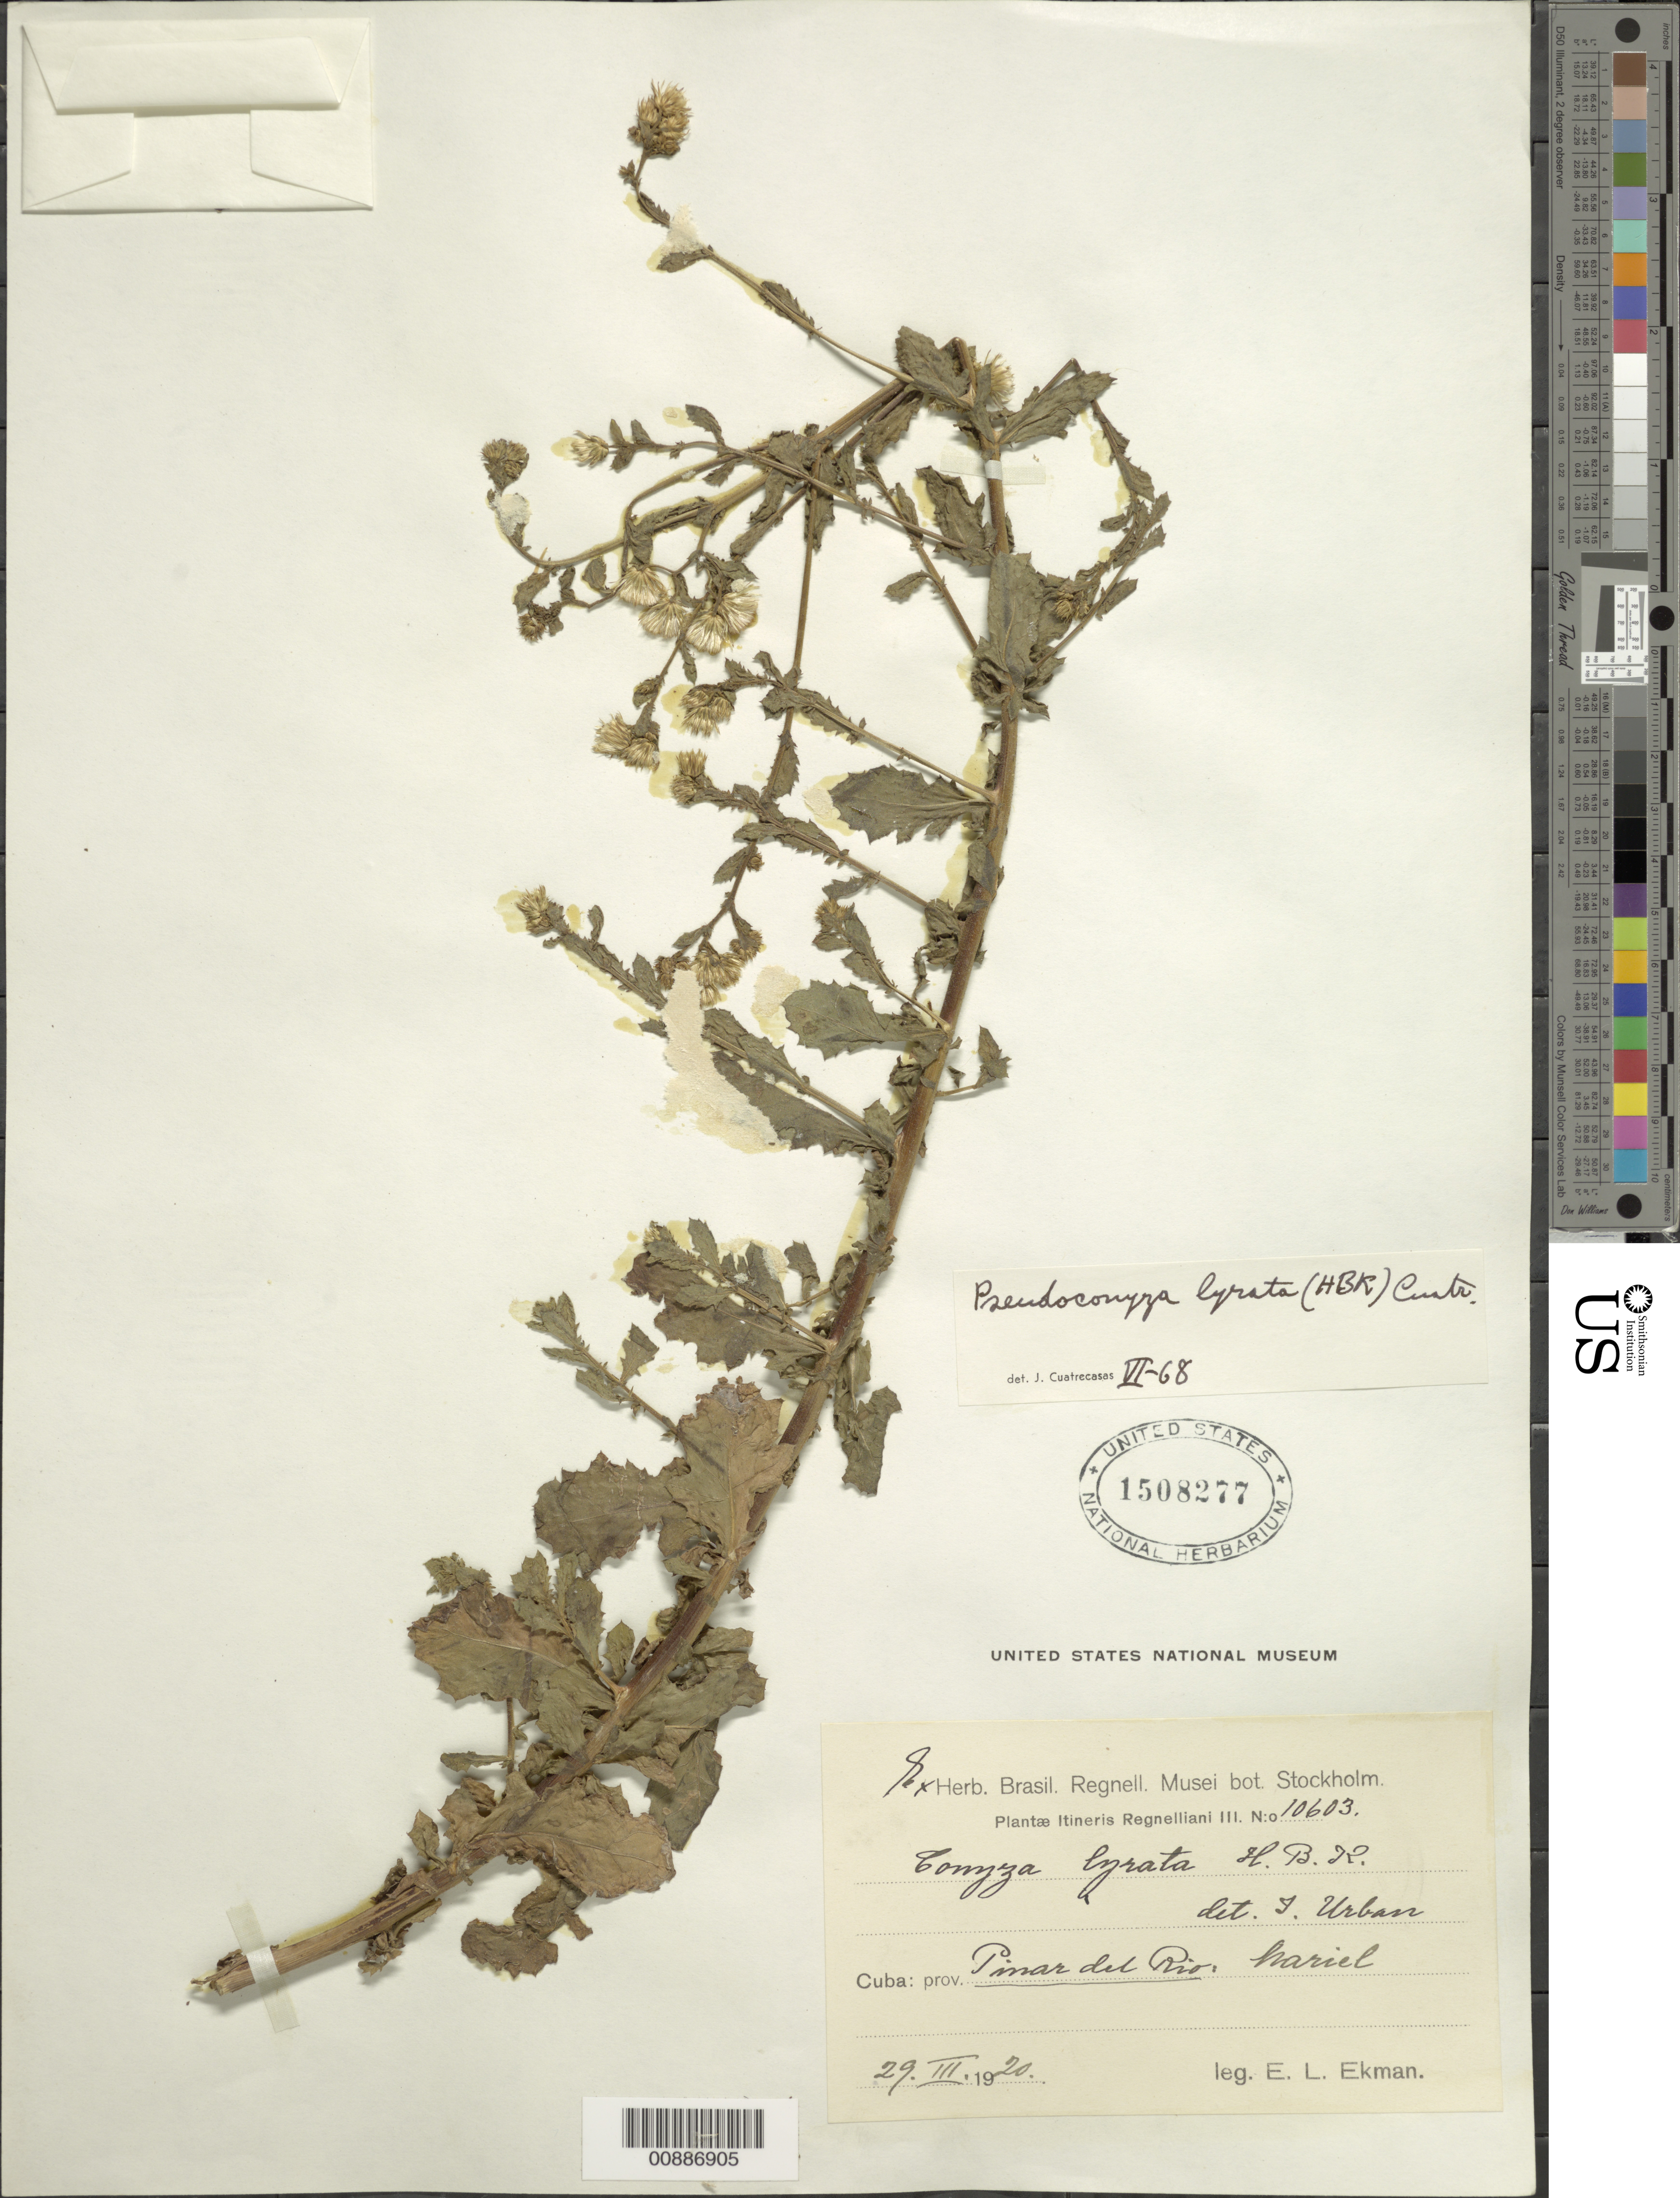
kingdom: Plantae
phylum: Tracheophyta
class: Magnoliopsida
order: Asterales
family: Asteraceae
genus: Pseudoconyza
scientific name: Pseudoconyza lyrata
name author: (Kunth) Cuatrec.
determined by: Cuatrecasas, J.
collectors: E. L. Ekman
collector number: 10603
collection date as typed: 29 Mar 1920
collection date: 1920-03-29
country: Cuba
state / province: Pinar del Río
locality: Mariel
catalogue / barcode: US 1508277